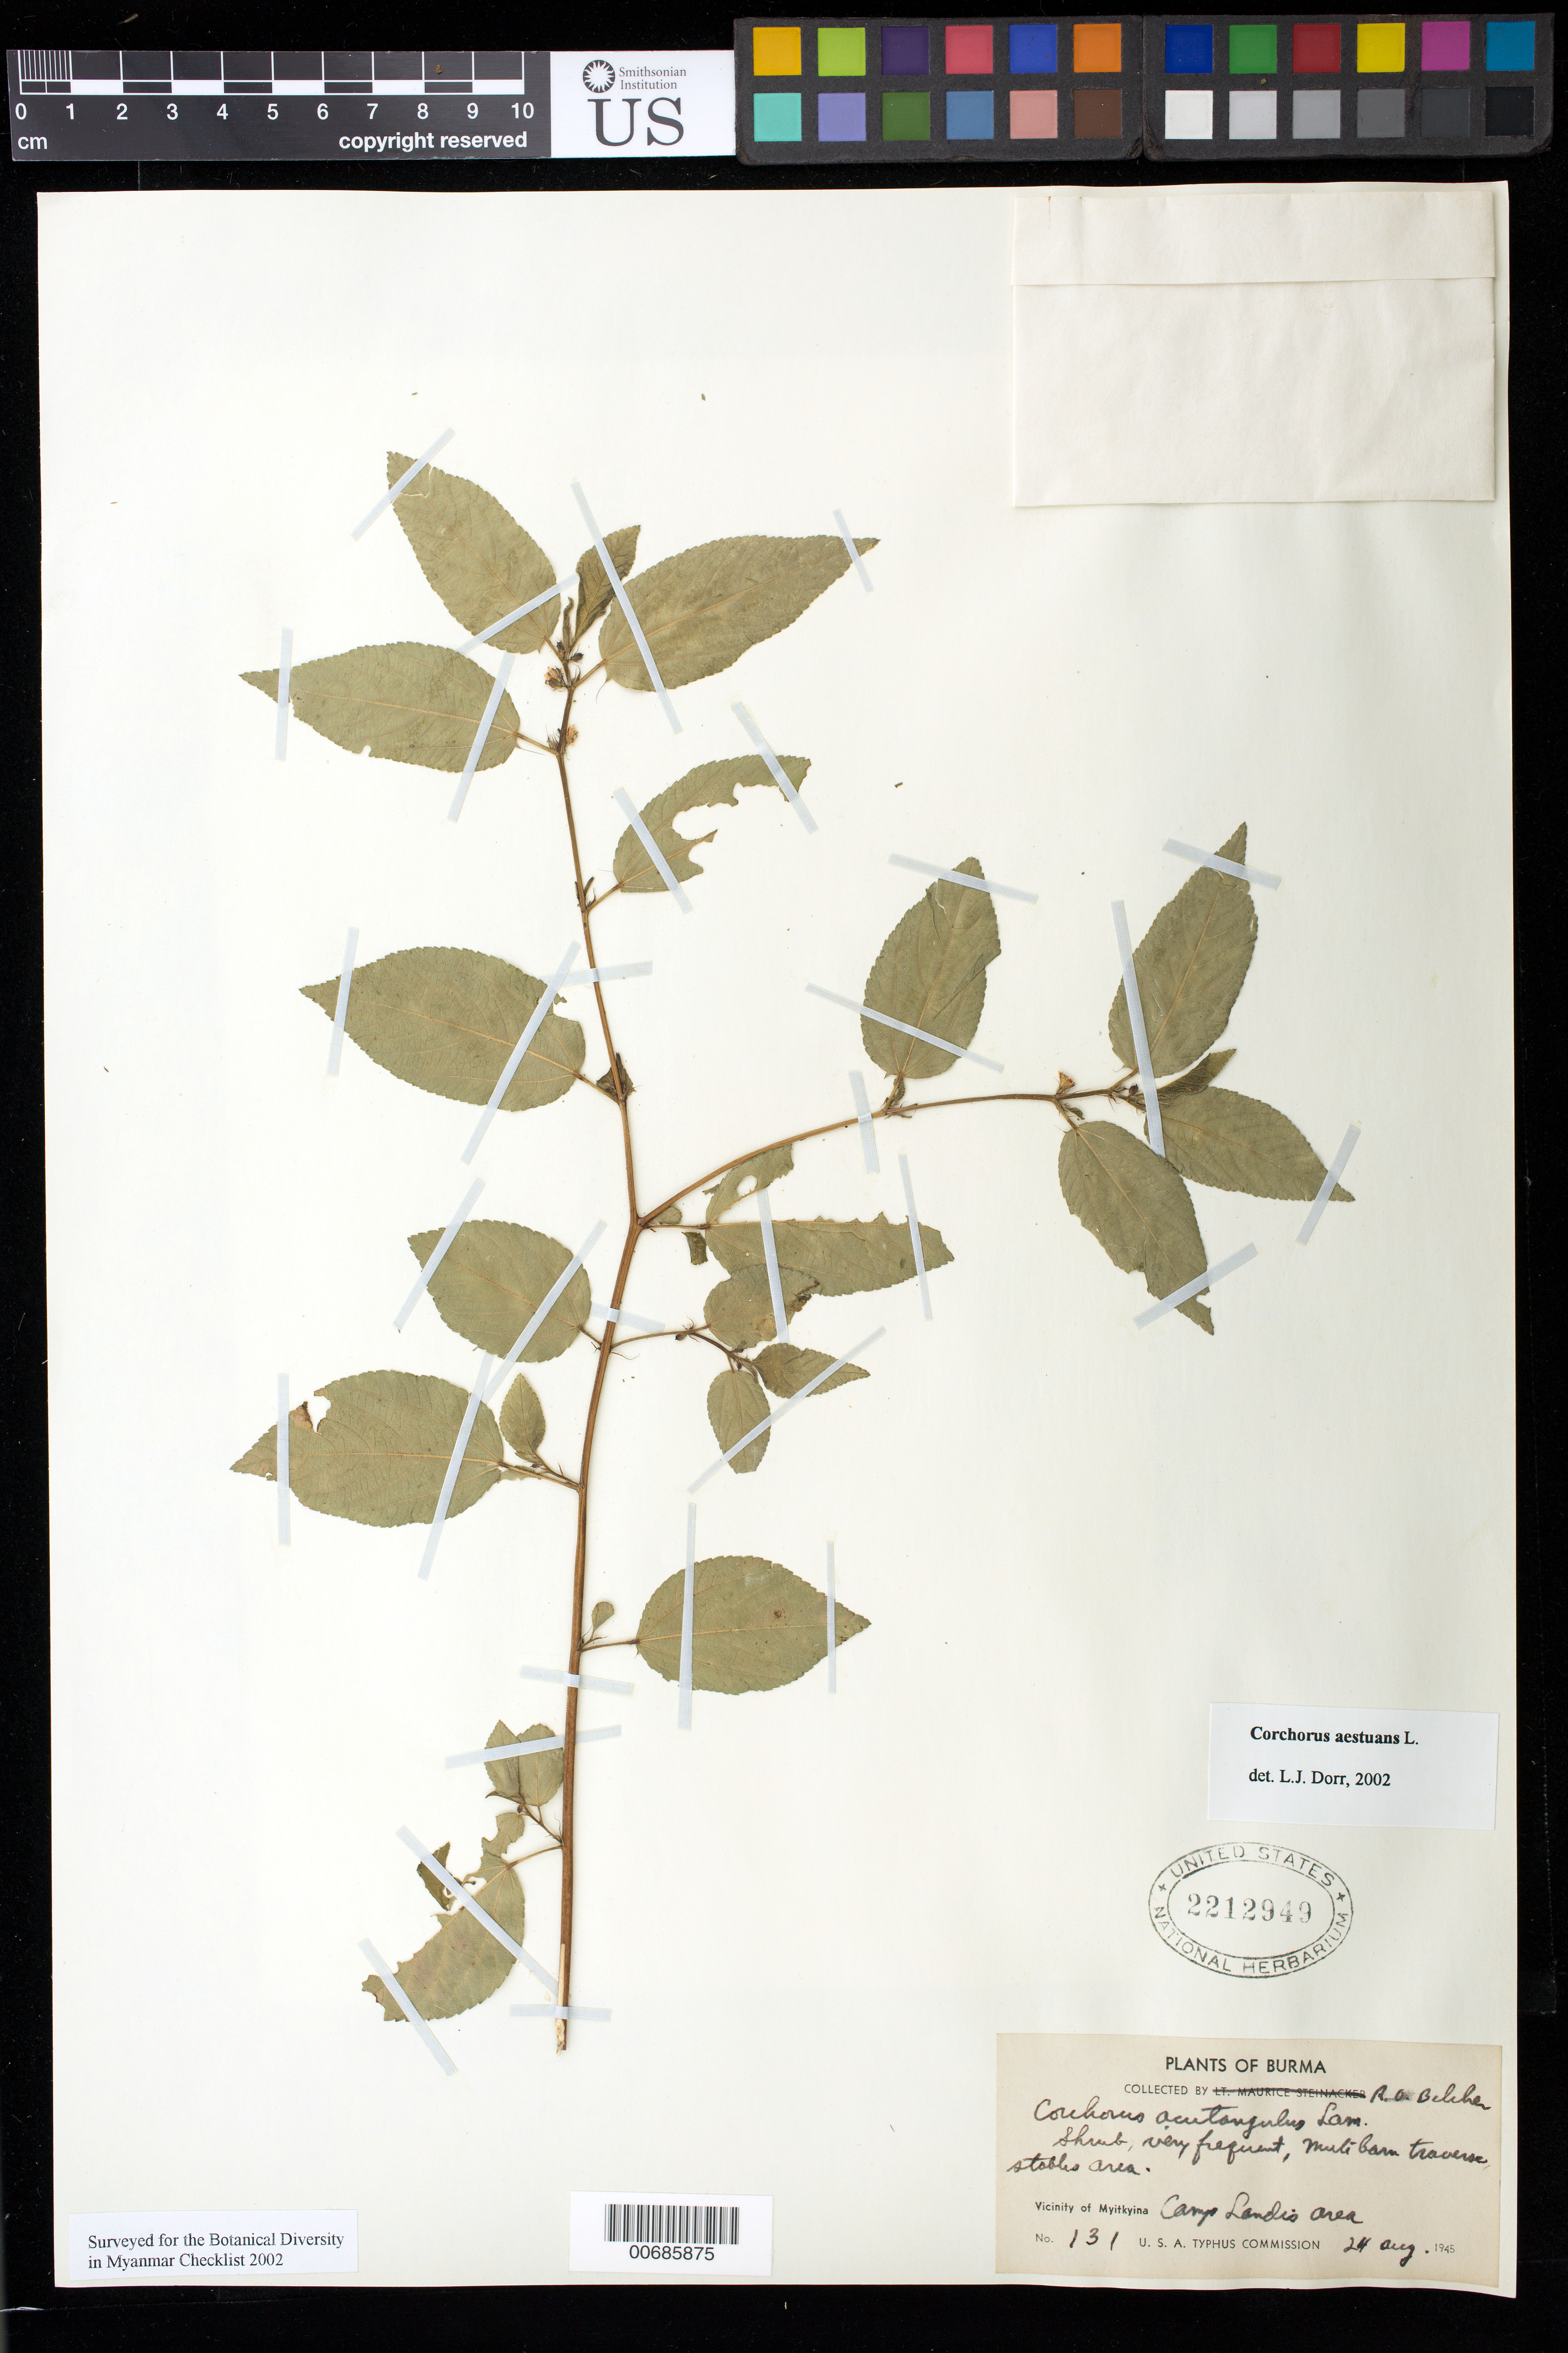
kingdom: Plantae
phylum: Tracheophyta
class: Magnoliopsida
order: Malvales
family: Malvaceae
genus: Corchorus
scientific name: Corchorus aestuans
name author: L.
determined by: Dorr, L. J., (BOT), Smithsonian Institution - National Museum of Natural History (UNITED STATES)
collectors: R. Belcher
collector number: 131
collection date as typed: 24 Aug 1945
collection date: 1945-08-24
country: Myanmar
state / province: Kachin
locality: Myitkyina, Camp Landis area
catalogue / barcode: US 2212949